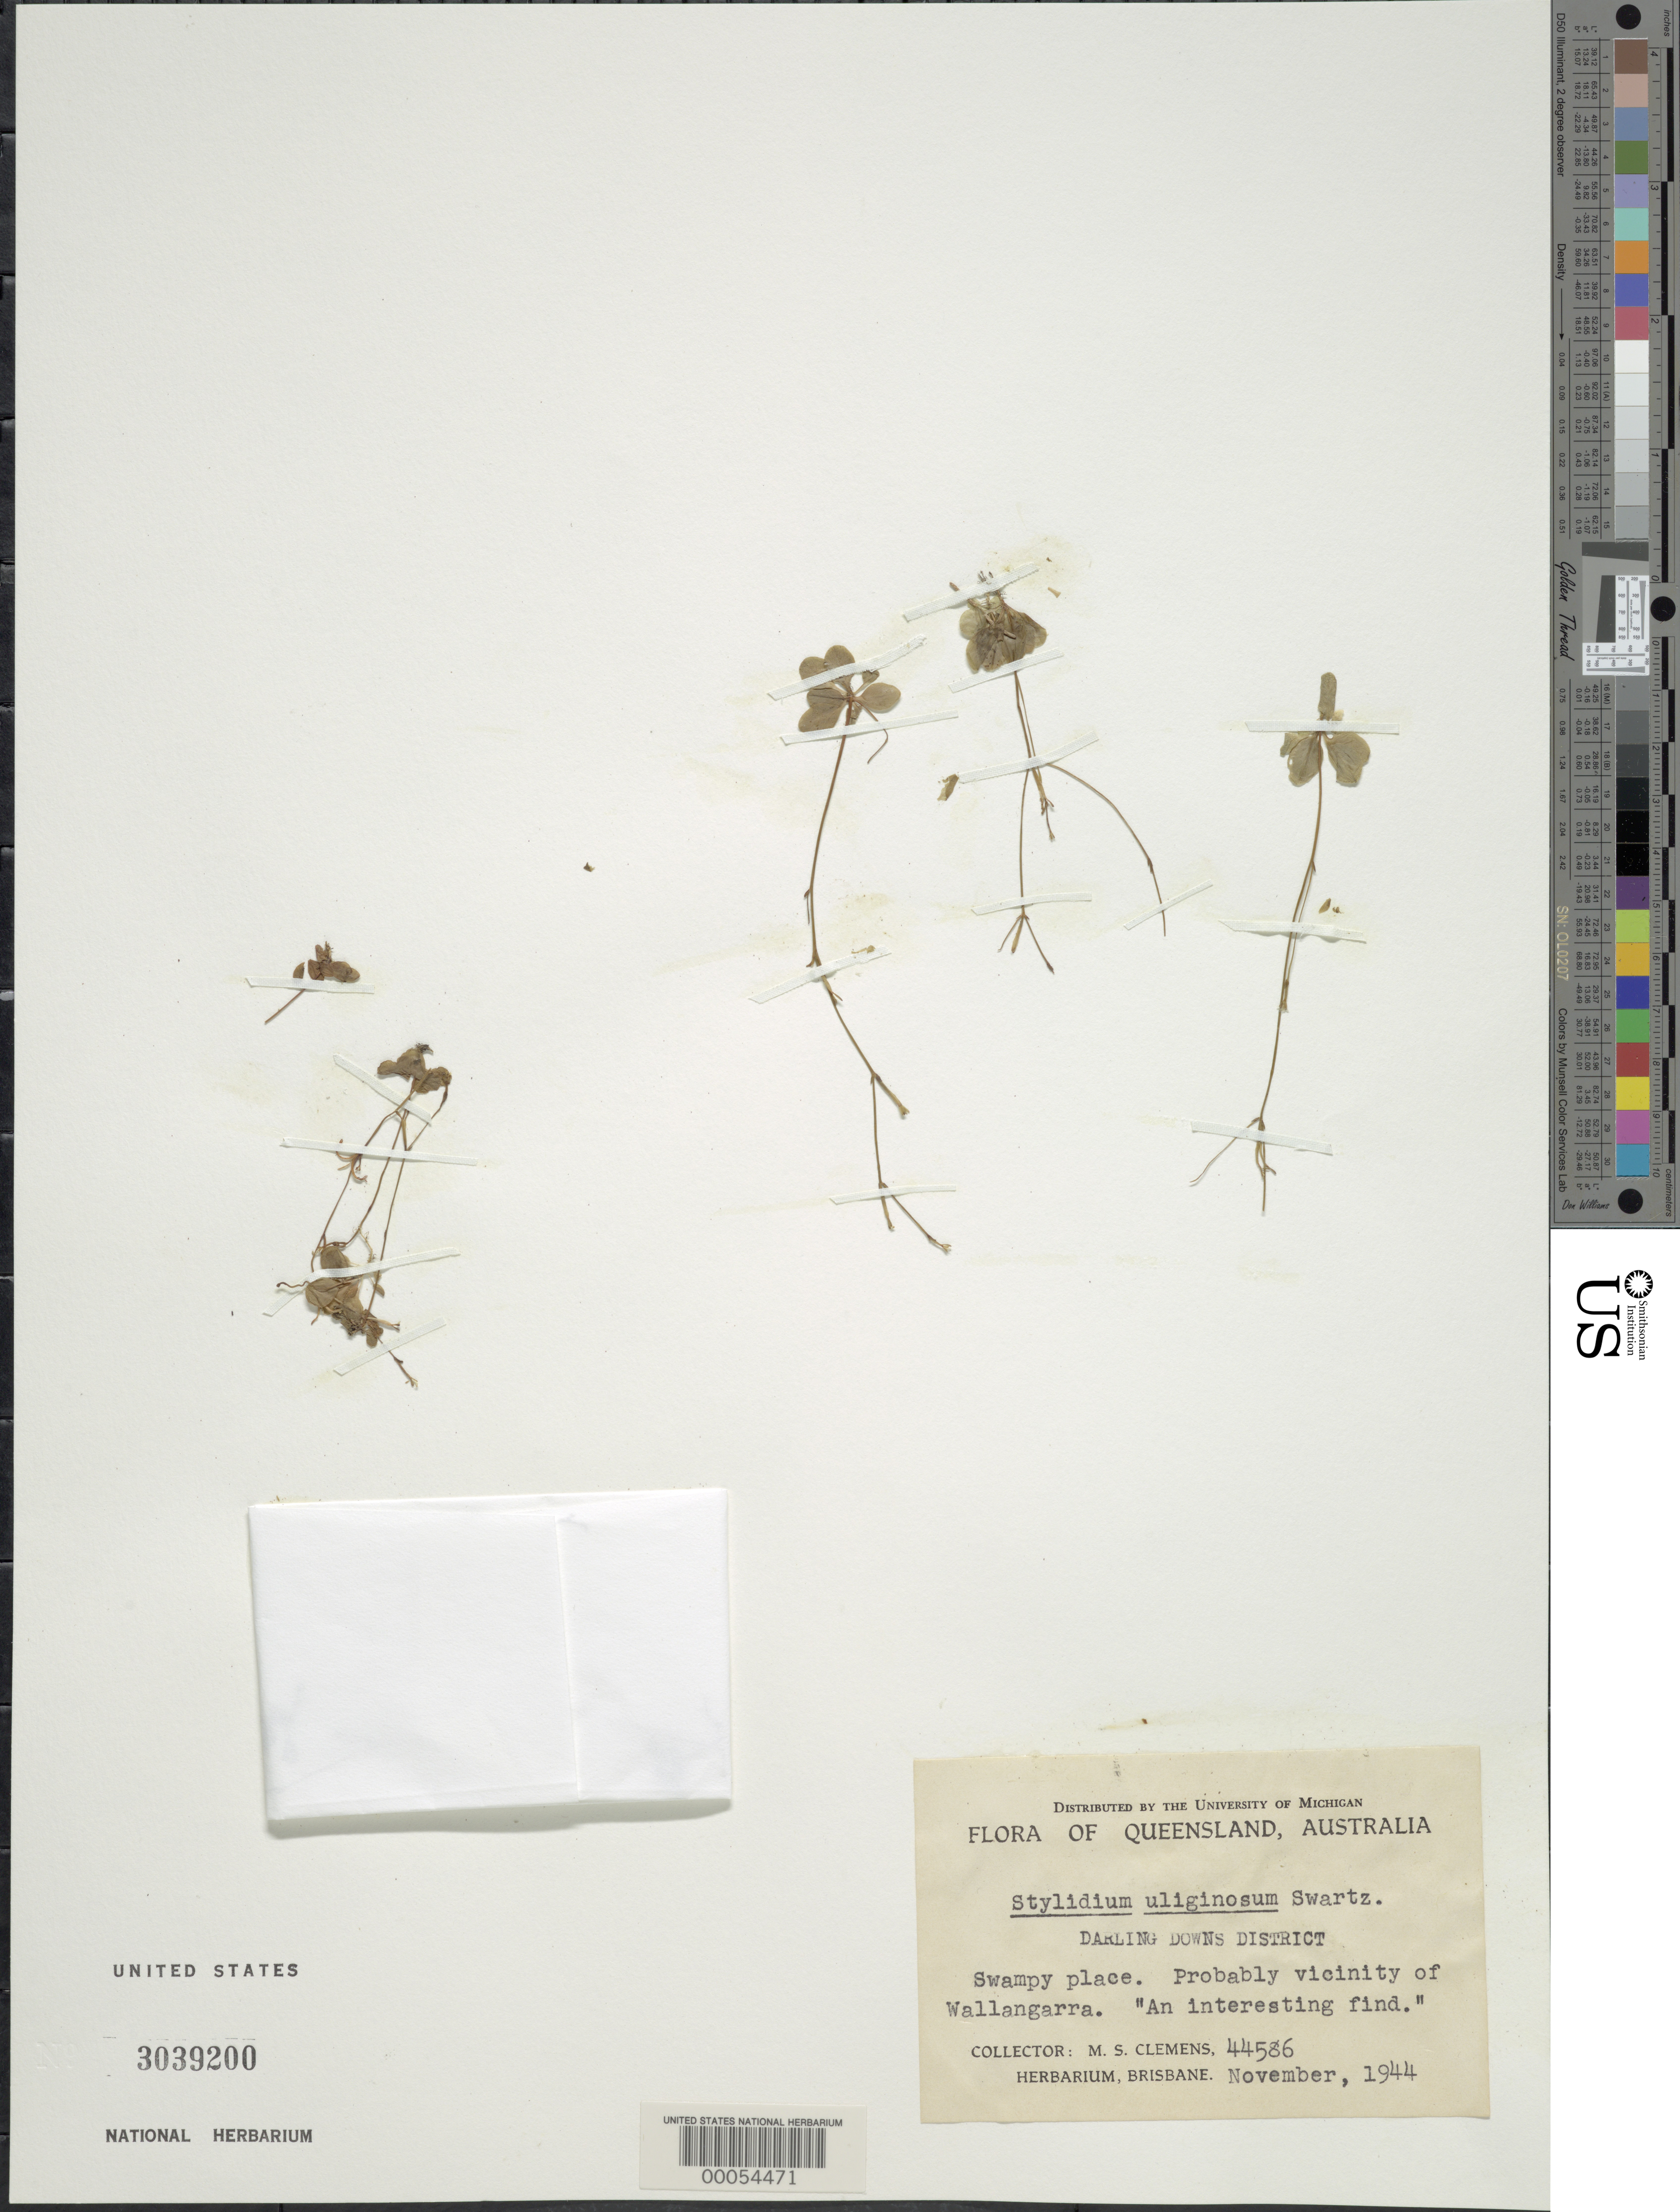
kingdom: Plantae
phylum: Tracheophyta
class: Magnoliopsida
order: Asterales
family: Stylidiaceae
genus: Stylidium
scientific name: Stylidium uliginosum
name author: Sw. ex Willd.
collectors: M. S. Clemens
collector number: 44586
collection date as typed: Nov 1944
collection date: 1944-11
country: Australia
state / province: Queensland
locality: Darling downs district; probably vicinity of wallangarra.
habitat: Swampy place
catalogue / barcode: US 3039200